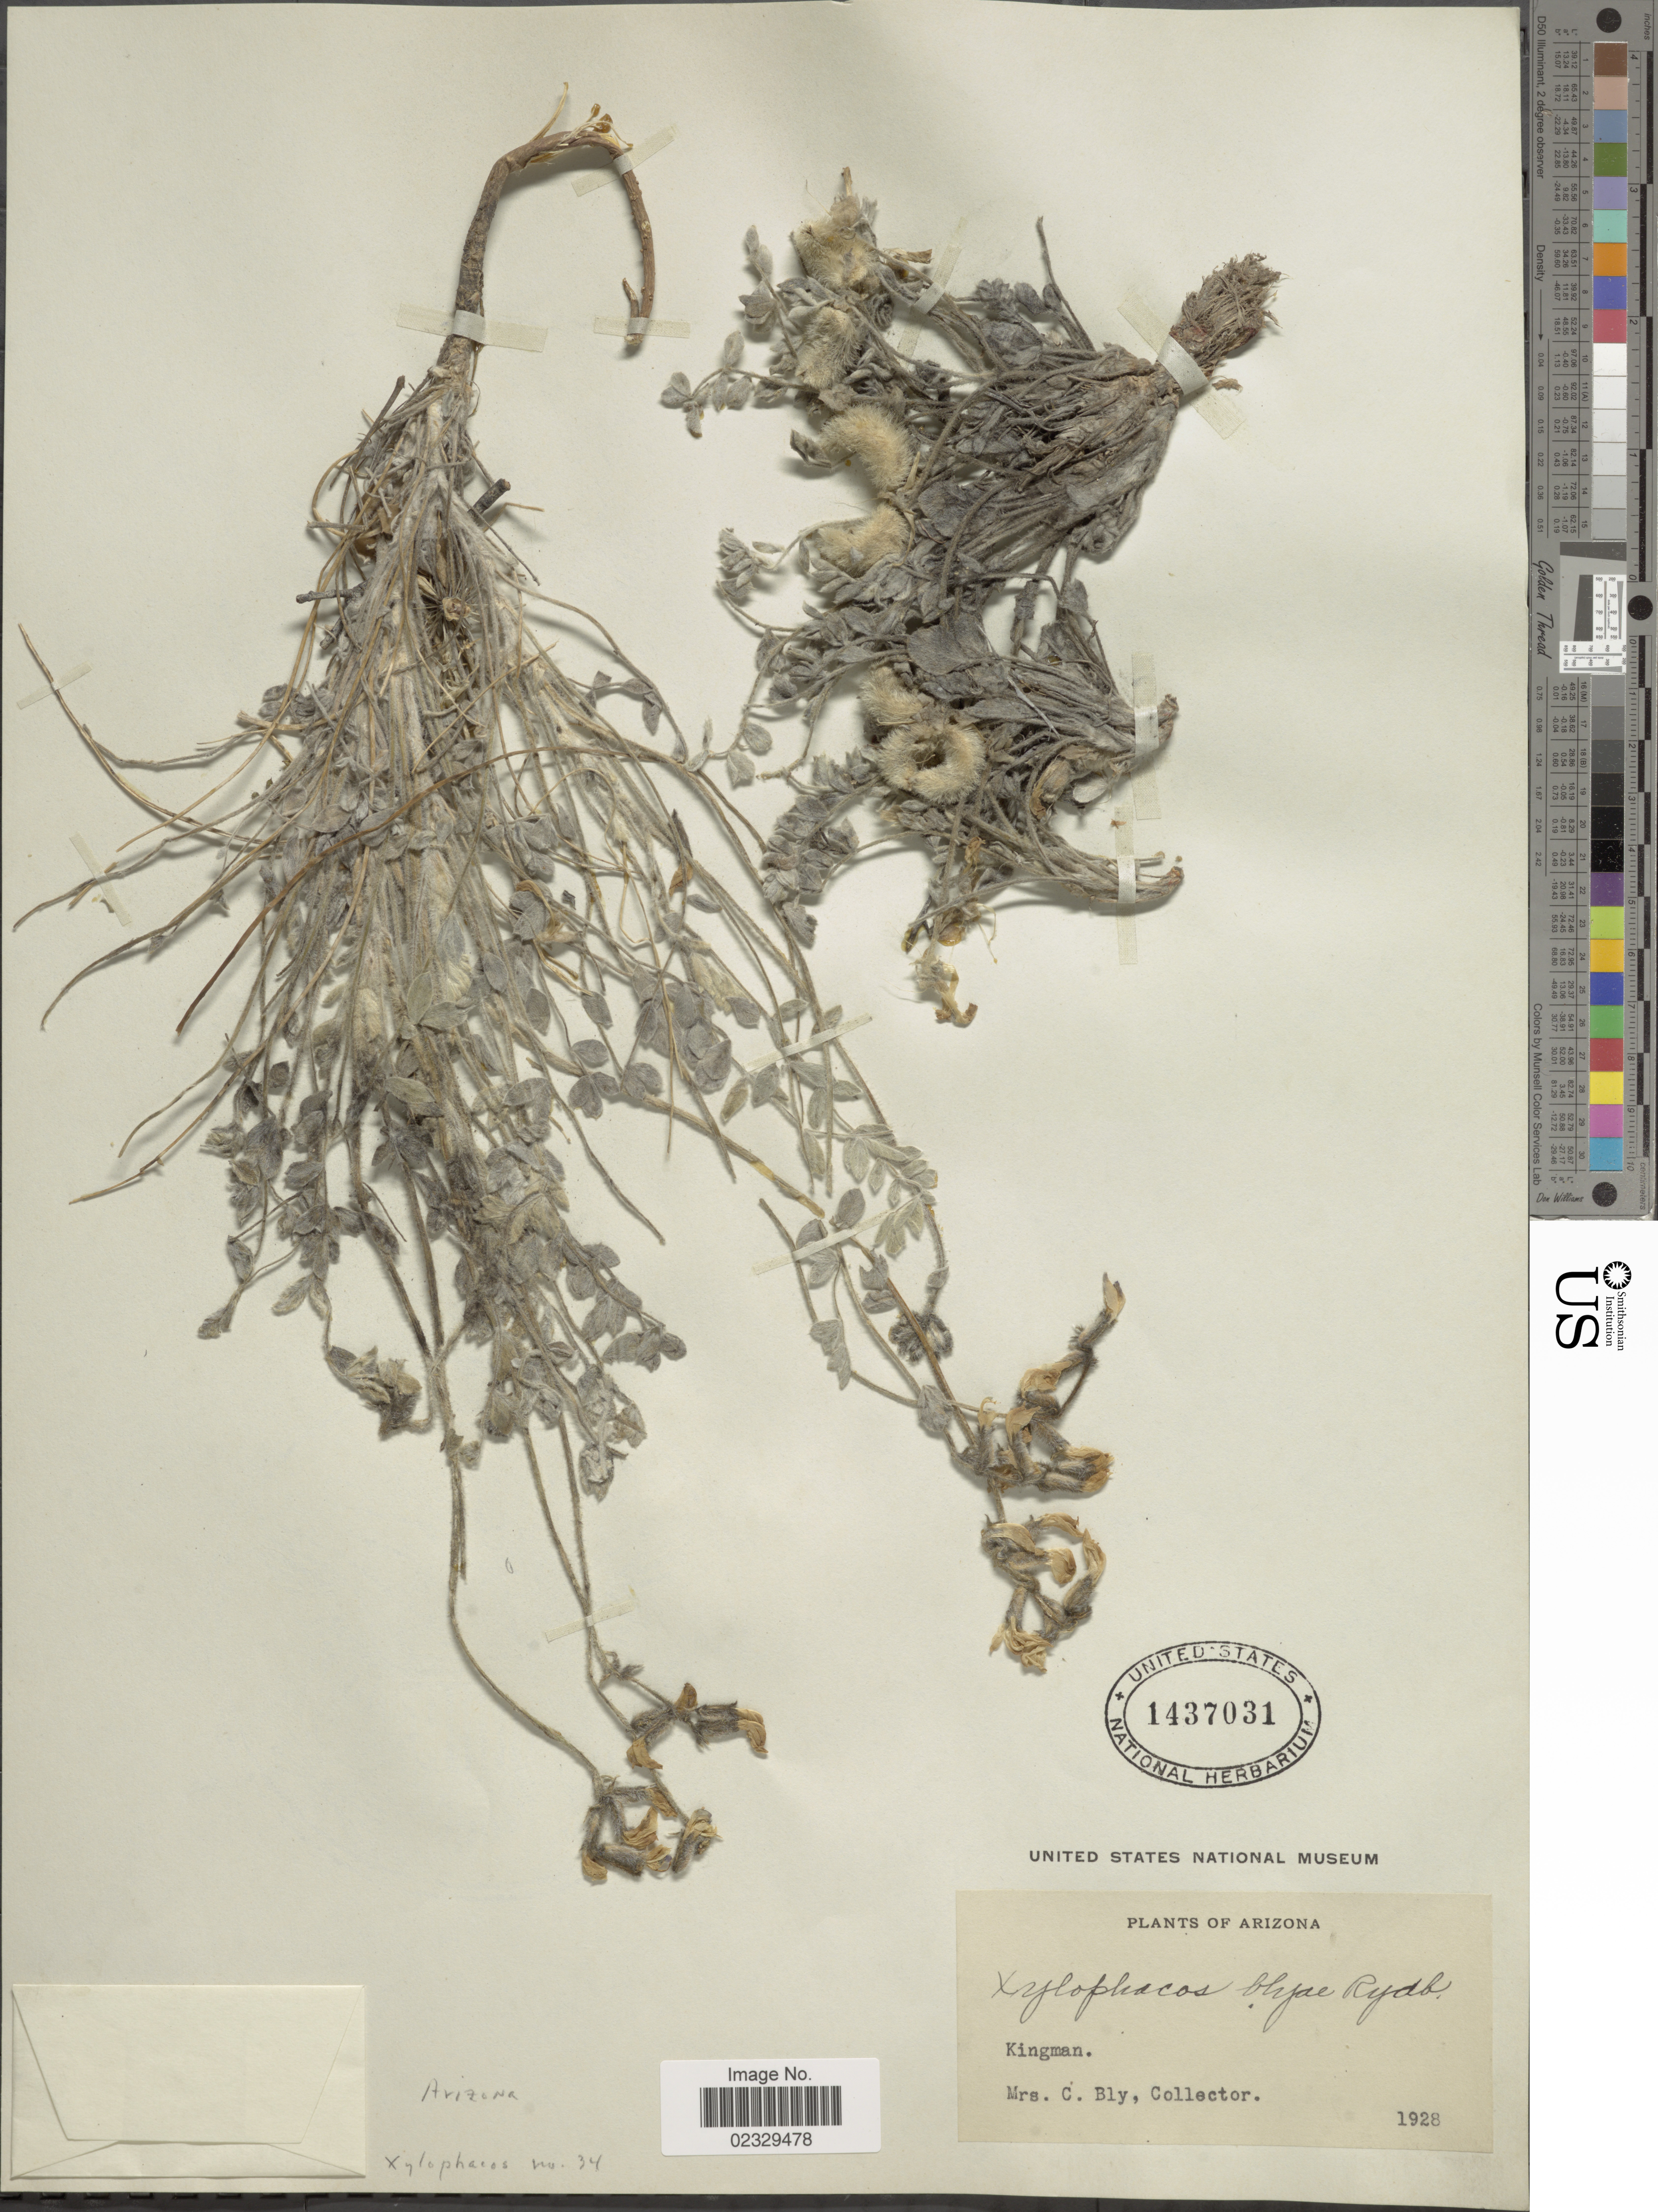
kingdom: Plantae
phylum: Tracheophyta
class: Magnoliopsida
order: Fabales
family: Fabaceae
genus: Astragalus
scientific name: Astragalus blyae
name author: (Rose & Rydb.) Tidestr.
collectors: C. Bly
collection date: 1928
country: United States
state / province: Arizona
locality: Kingman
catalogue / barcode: US 1437031